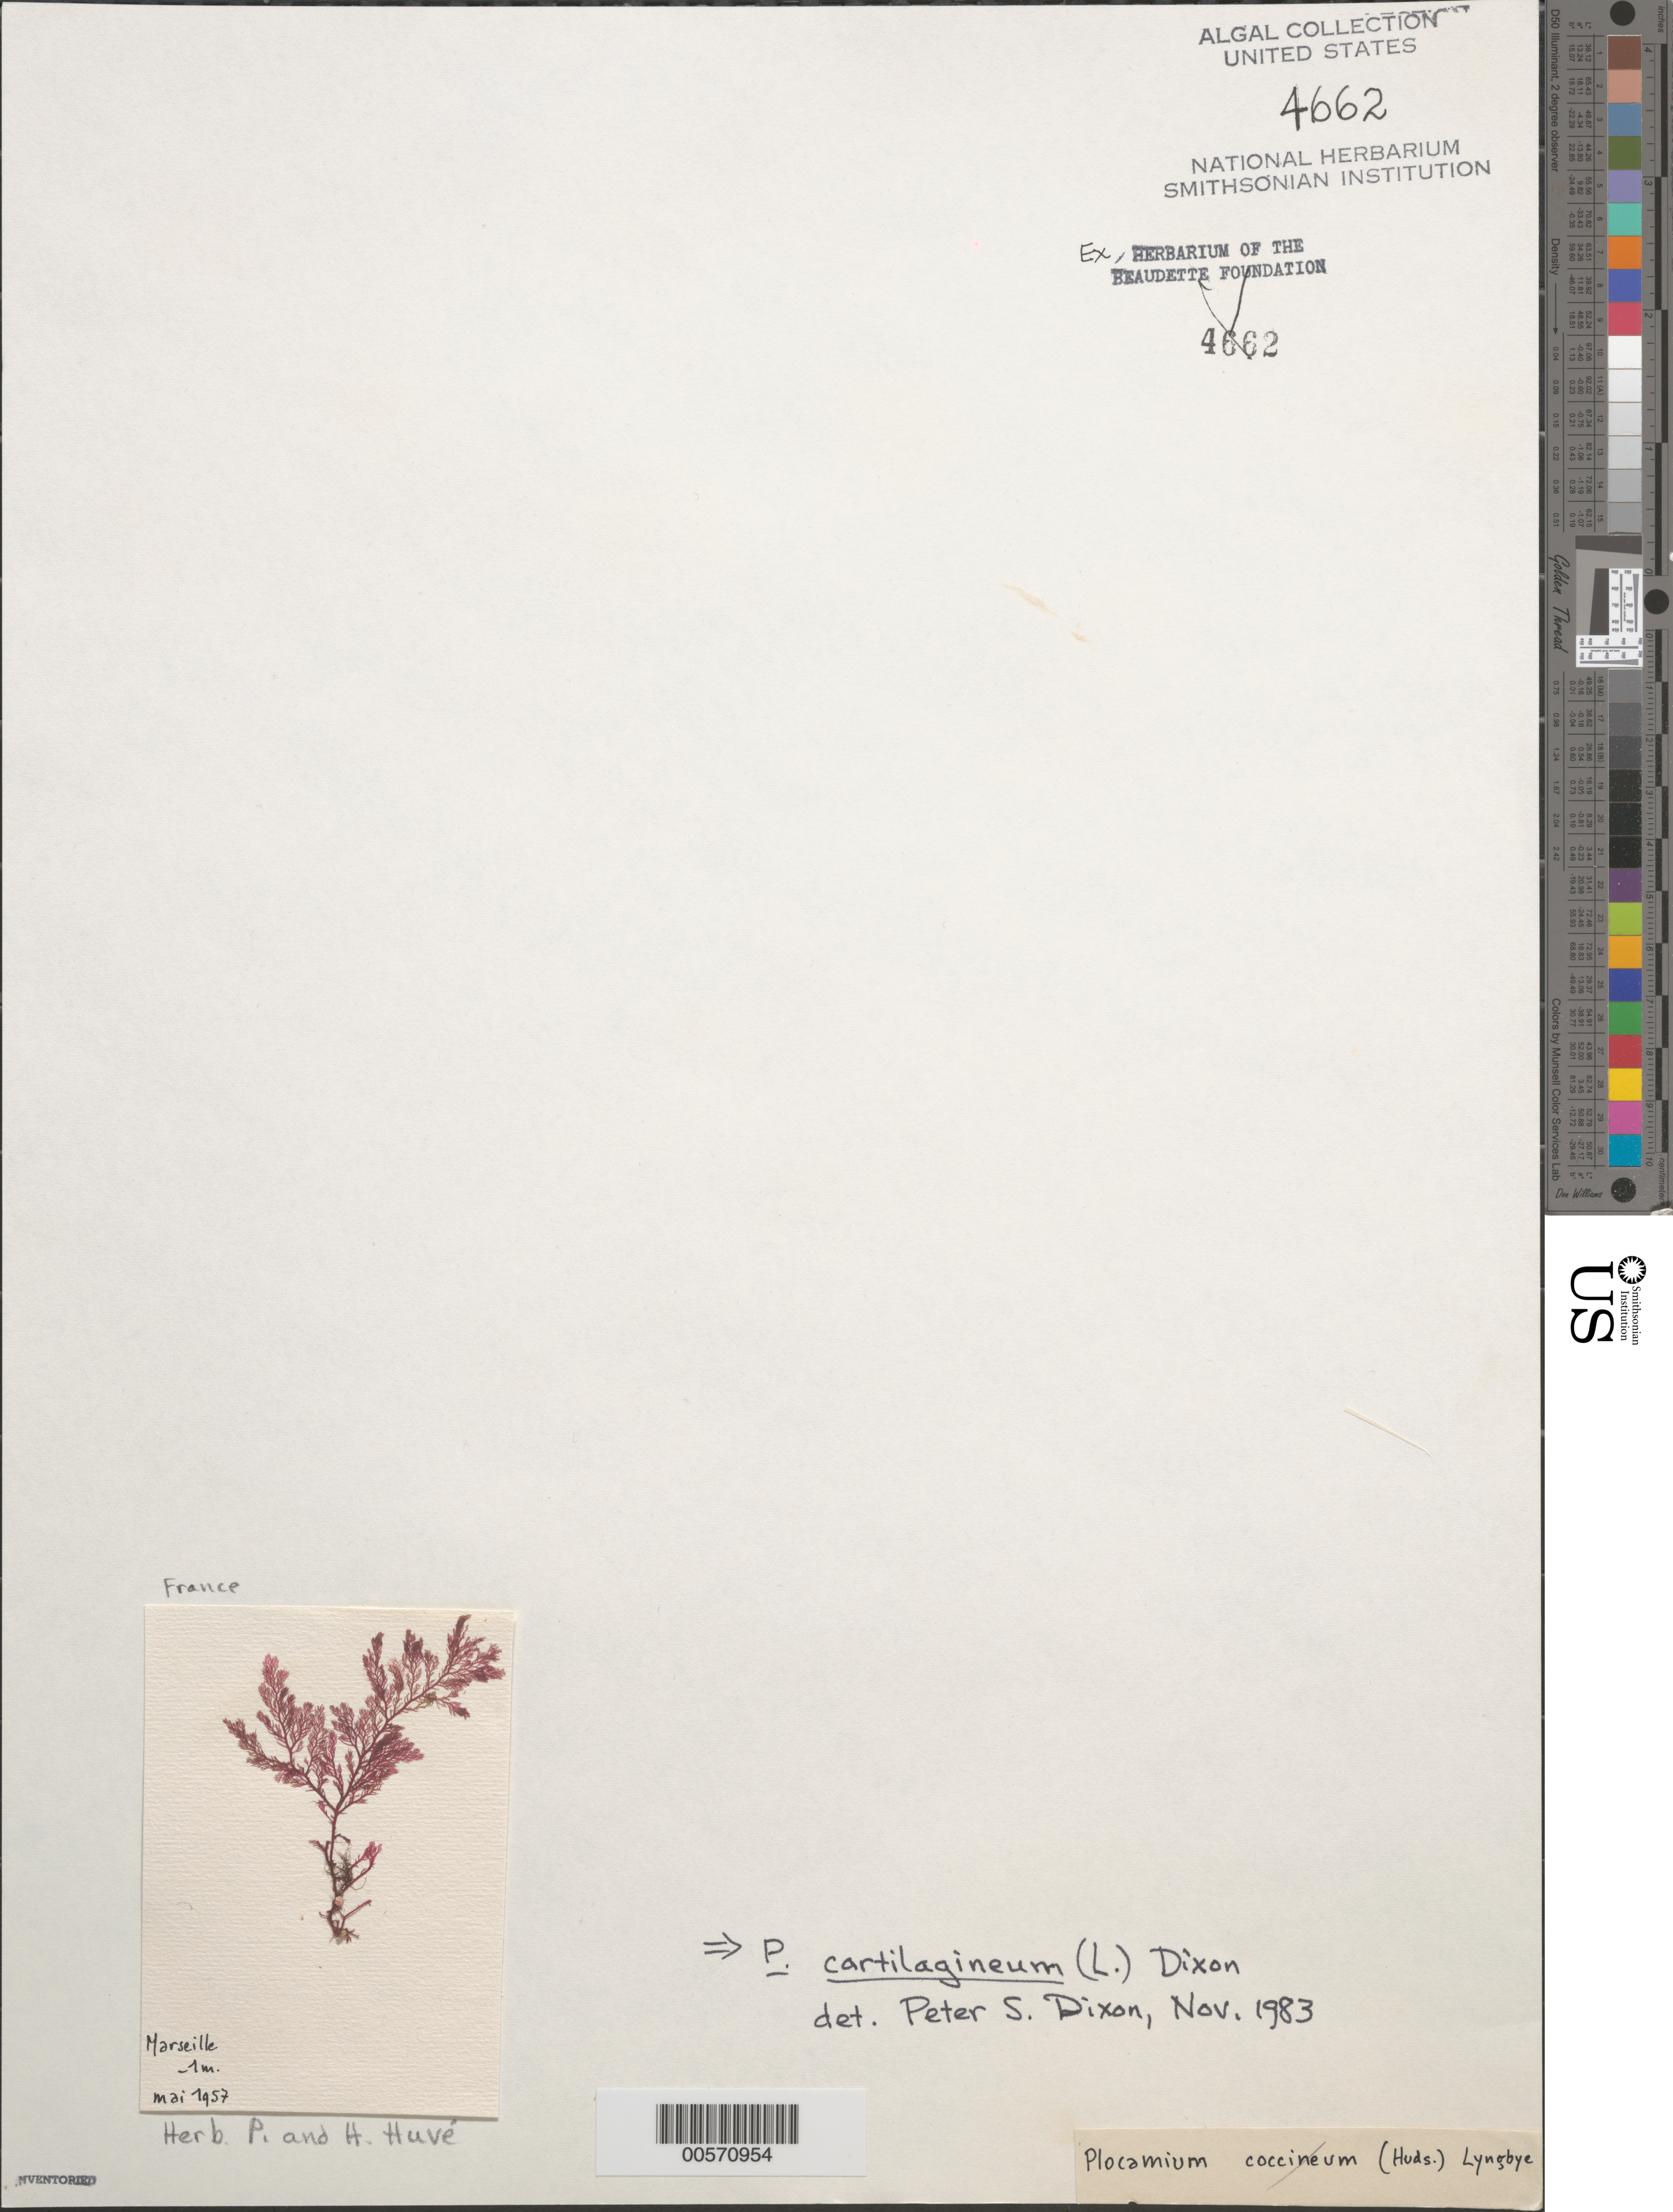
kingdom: Plantae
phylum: Rhodophyta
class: Florideophyceae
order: Plocamiales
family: Plocamiaceae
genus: Plocamium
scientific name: Plocamium cartilagineum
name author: (L.) P.S. Dixon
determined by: Dixon, P. S.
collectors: P. Huve & H. Huve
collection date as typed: May 1957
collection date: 1957-05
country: France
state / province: Provence-Alpes-Côte d'Azur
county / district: Bouches-Du-Rhône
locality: Marseille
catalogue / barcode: US 4662